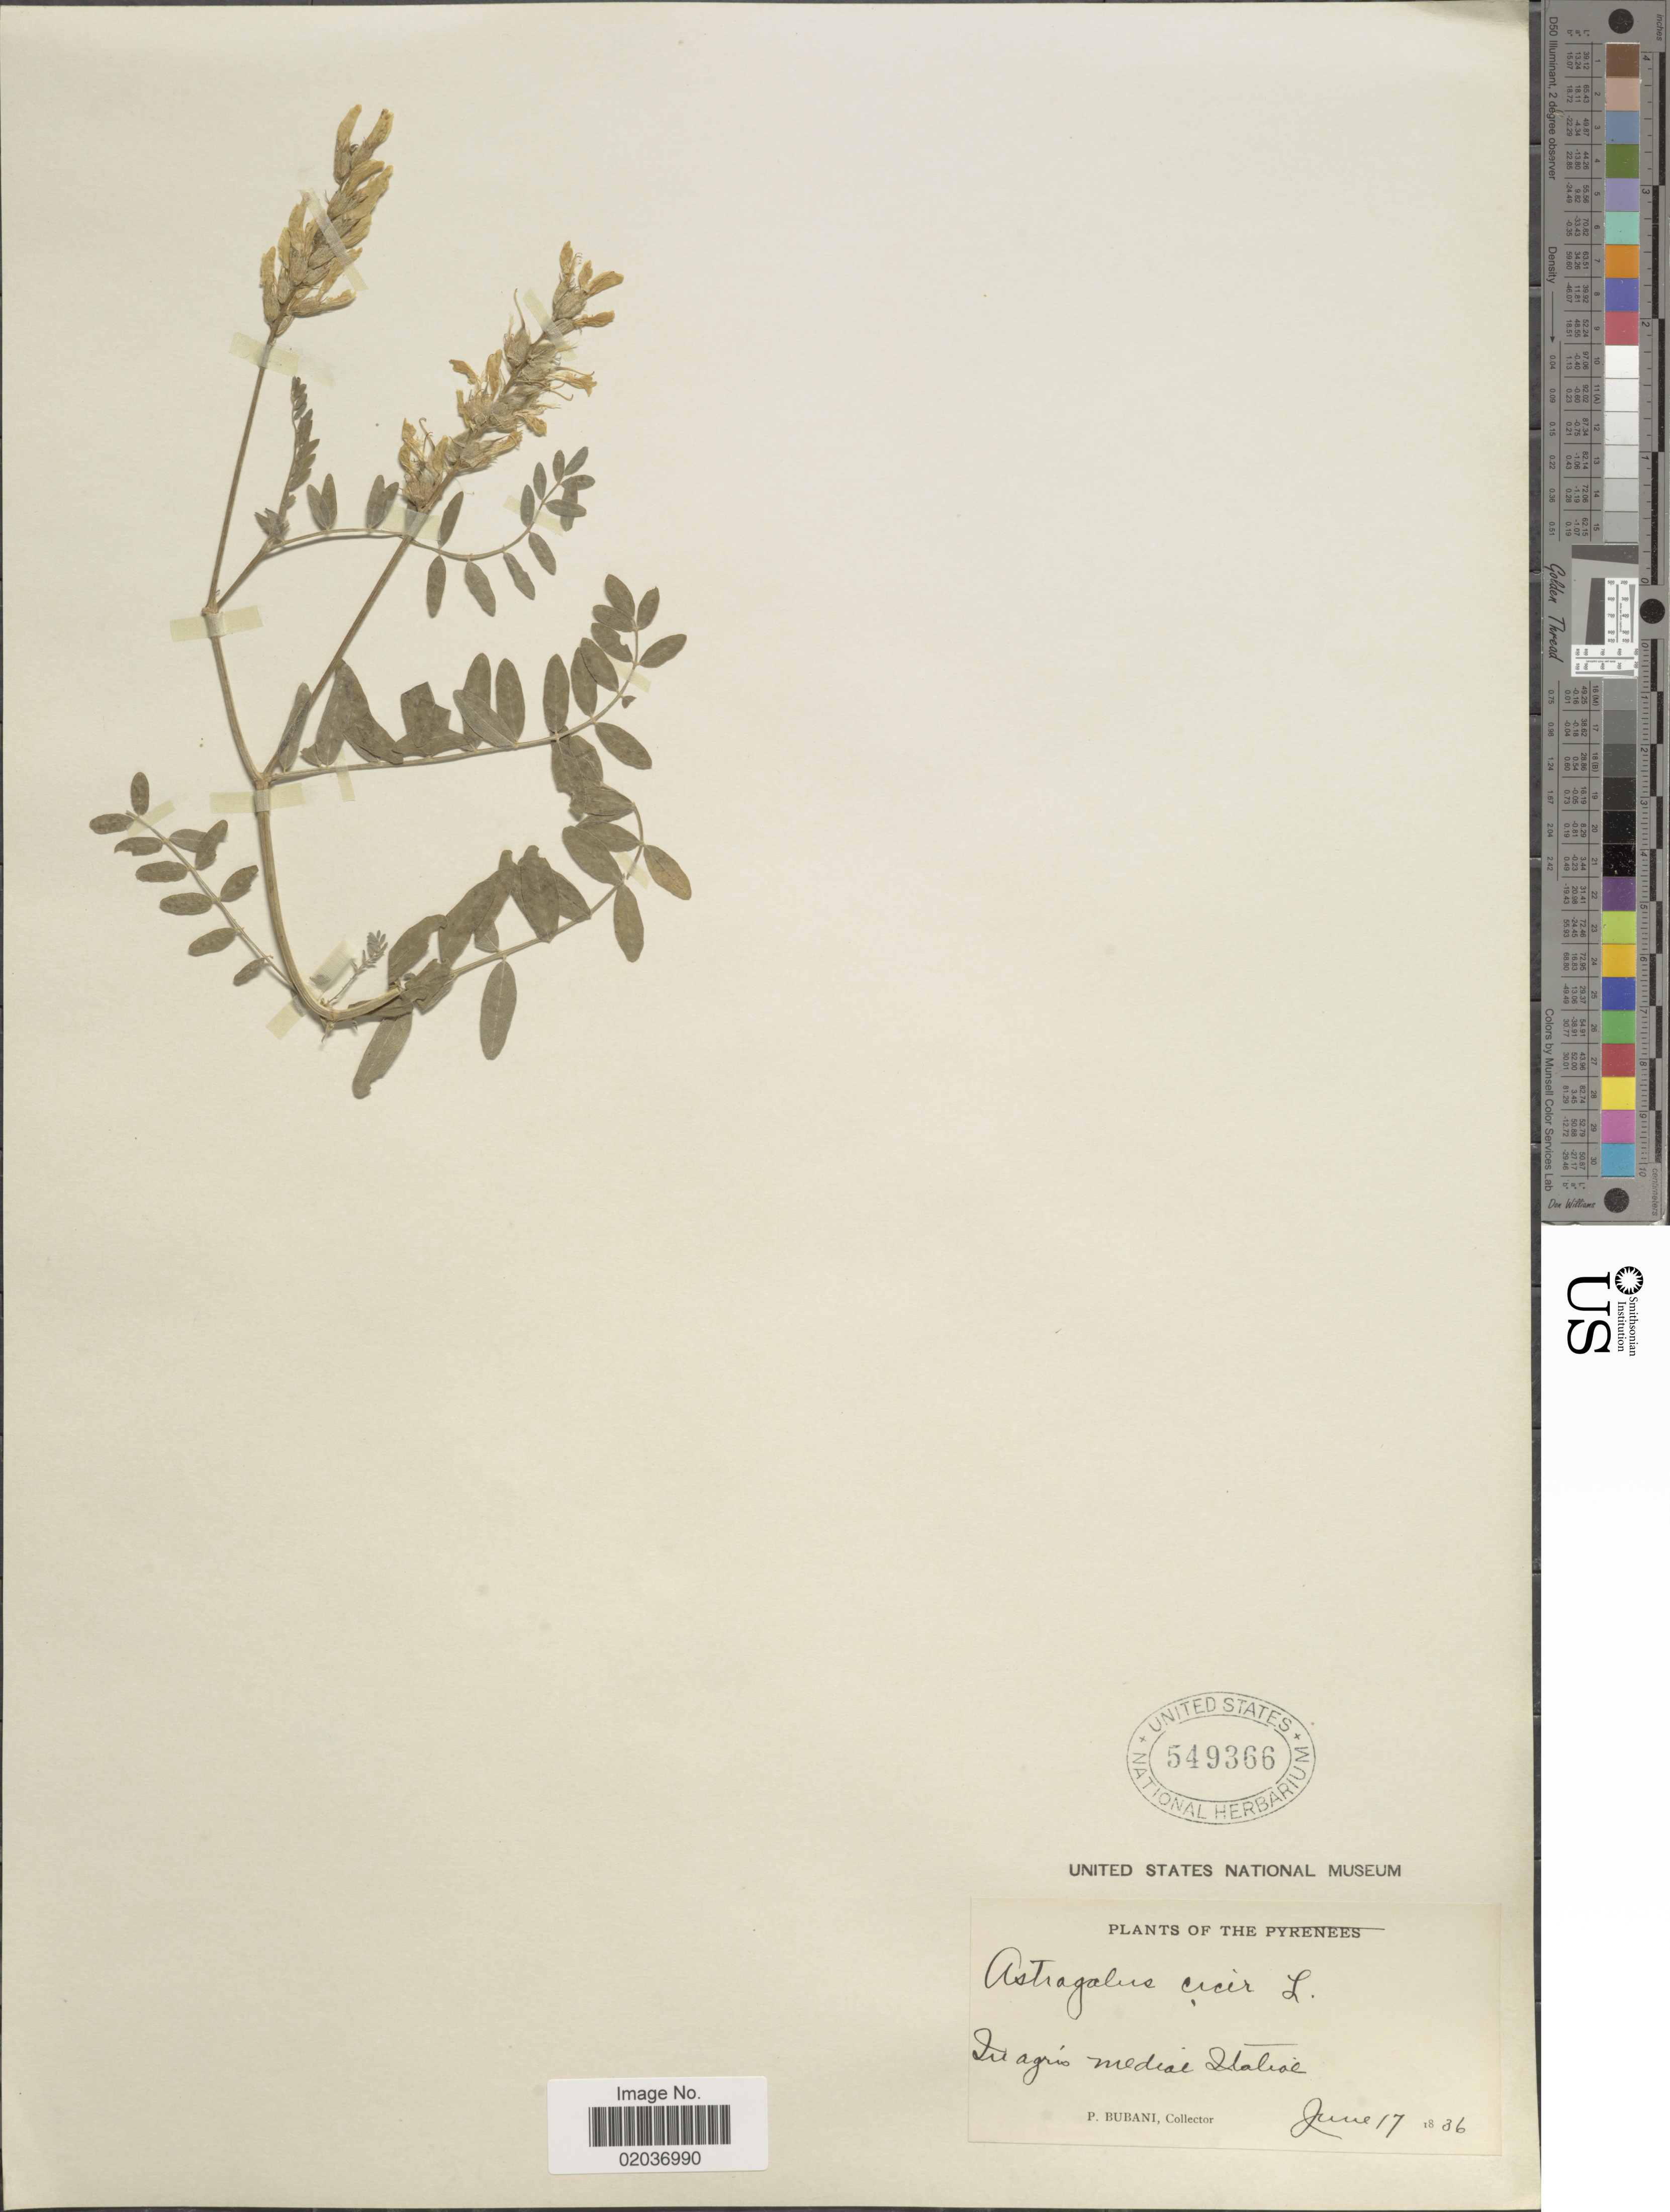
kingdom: Plantae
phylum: Tracheophyta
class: Magnoliopsida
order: Fabales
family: Fabaceae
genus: Astragalus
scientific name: Astragalus cicer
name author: L.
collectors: P. Bubani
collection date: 1836-06-17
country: Italy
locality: In agrio mediae Italiae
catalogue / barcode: US 549366